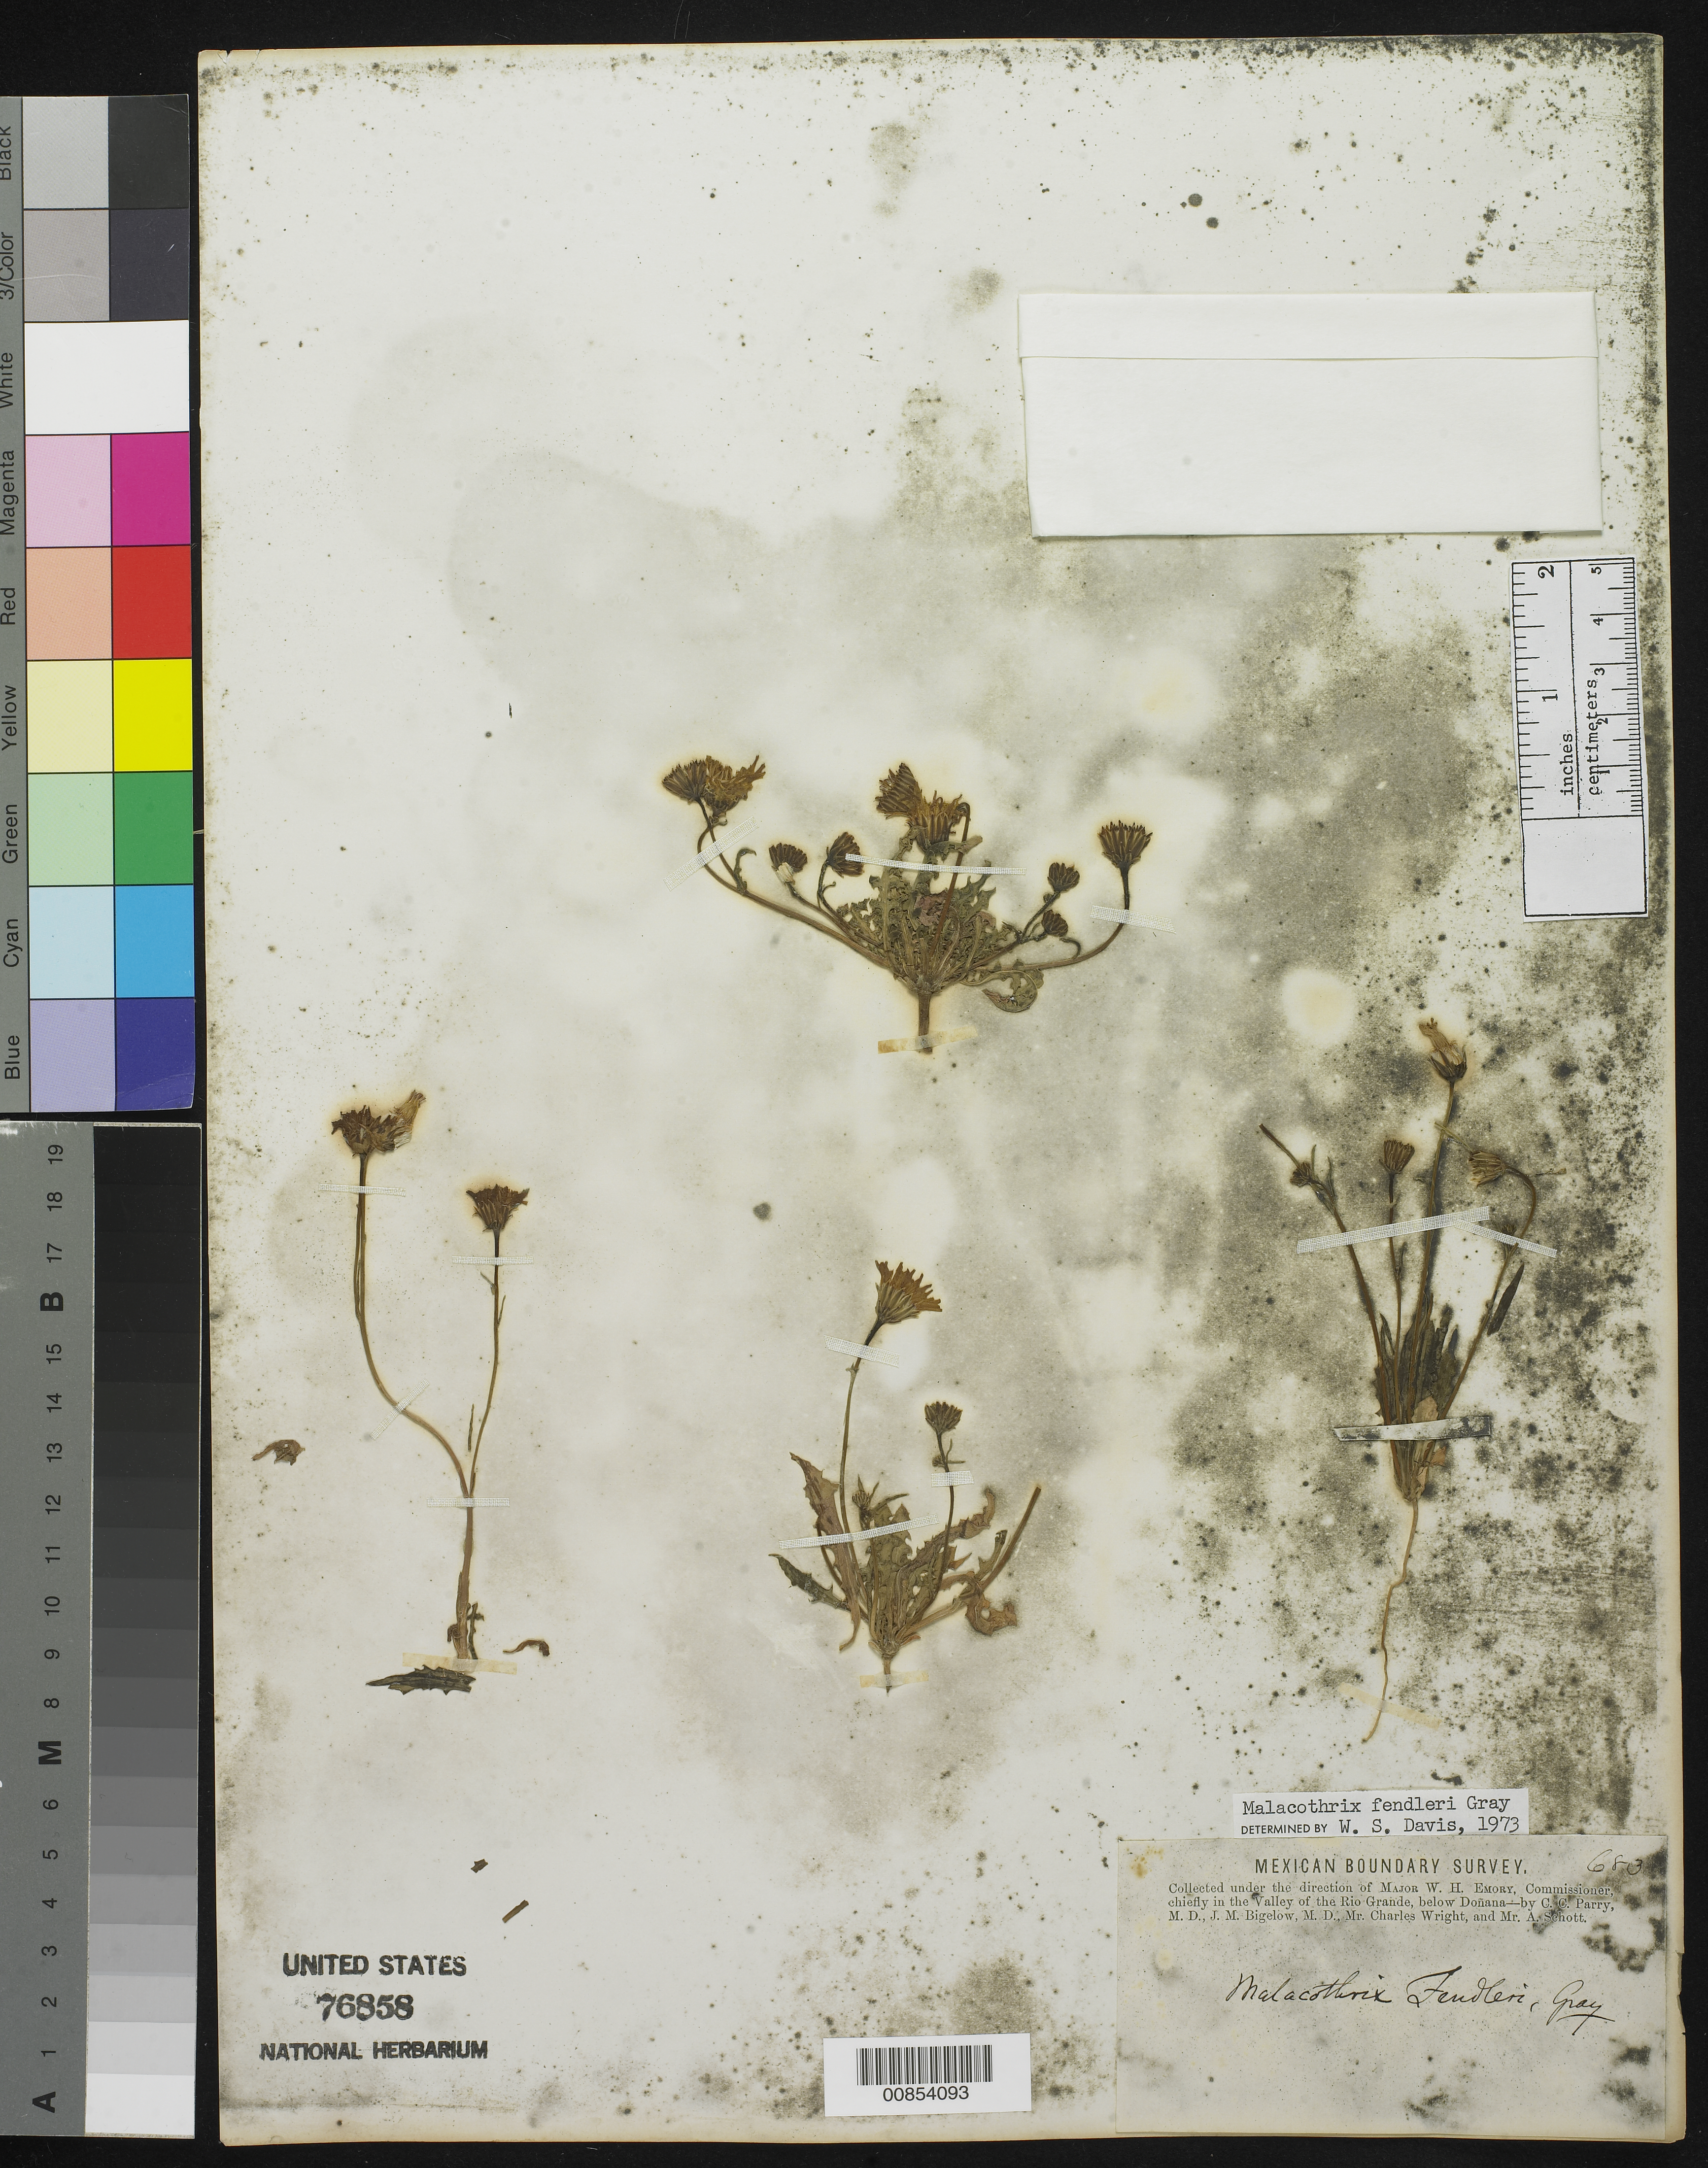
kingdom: Plantae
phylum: Tracheophyta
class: Magnoliopsida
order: Asterales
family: Asteraceae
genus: Malacothrix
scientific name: Malacothrix fendleri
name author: A. Gray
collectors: C. C. Parry, J. M. Bigelow, C. Wright & A. C. V. Schott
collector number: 683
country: United States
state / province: New Mexico / Texas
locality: Valley of the Rio Grande, below Doñana.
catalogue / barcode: US 76858